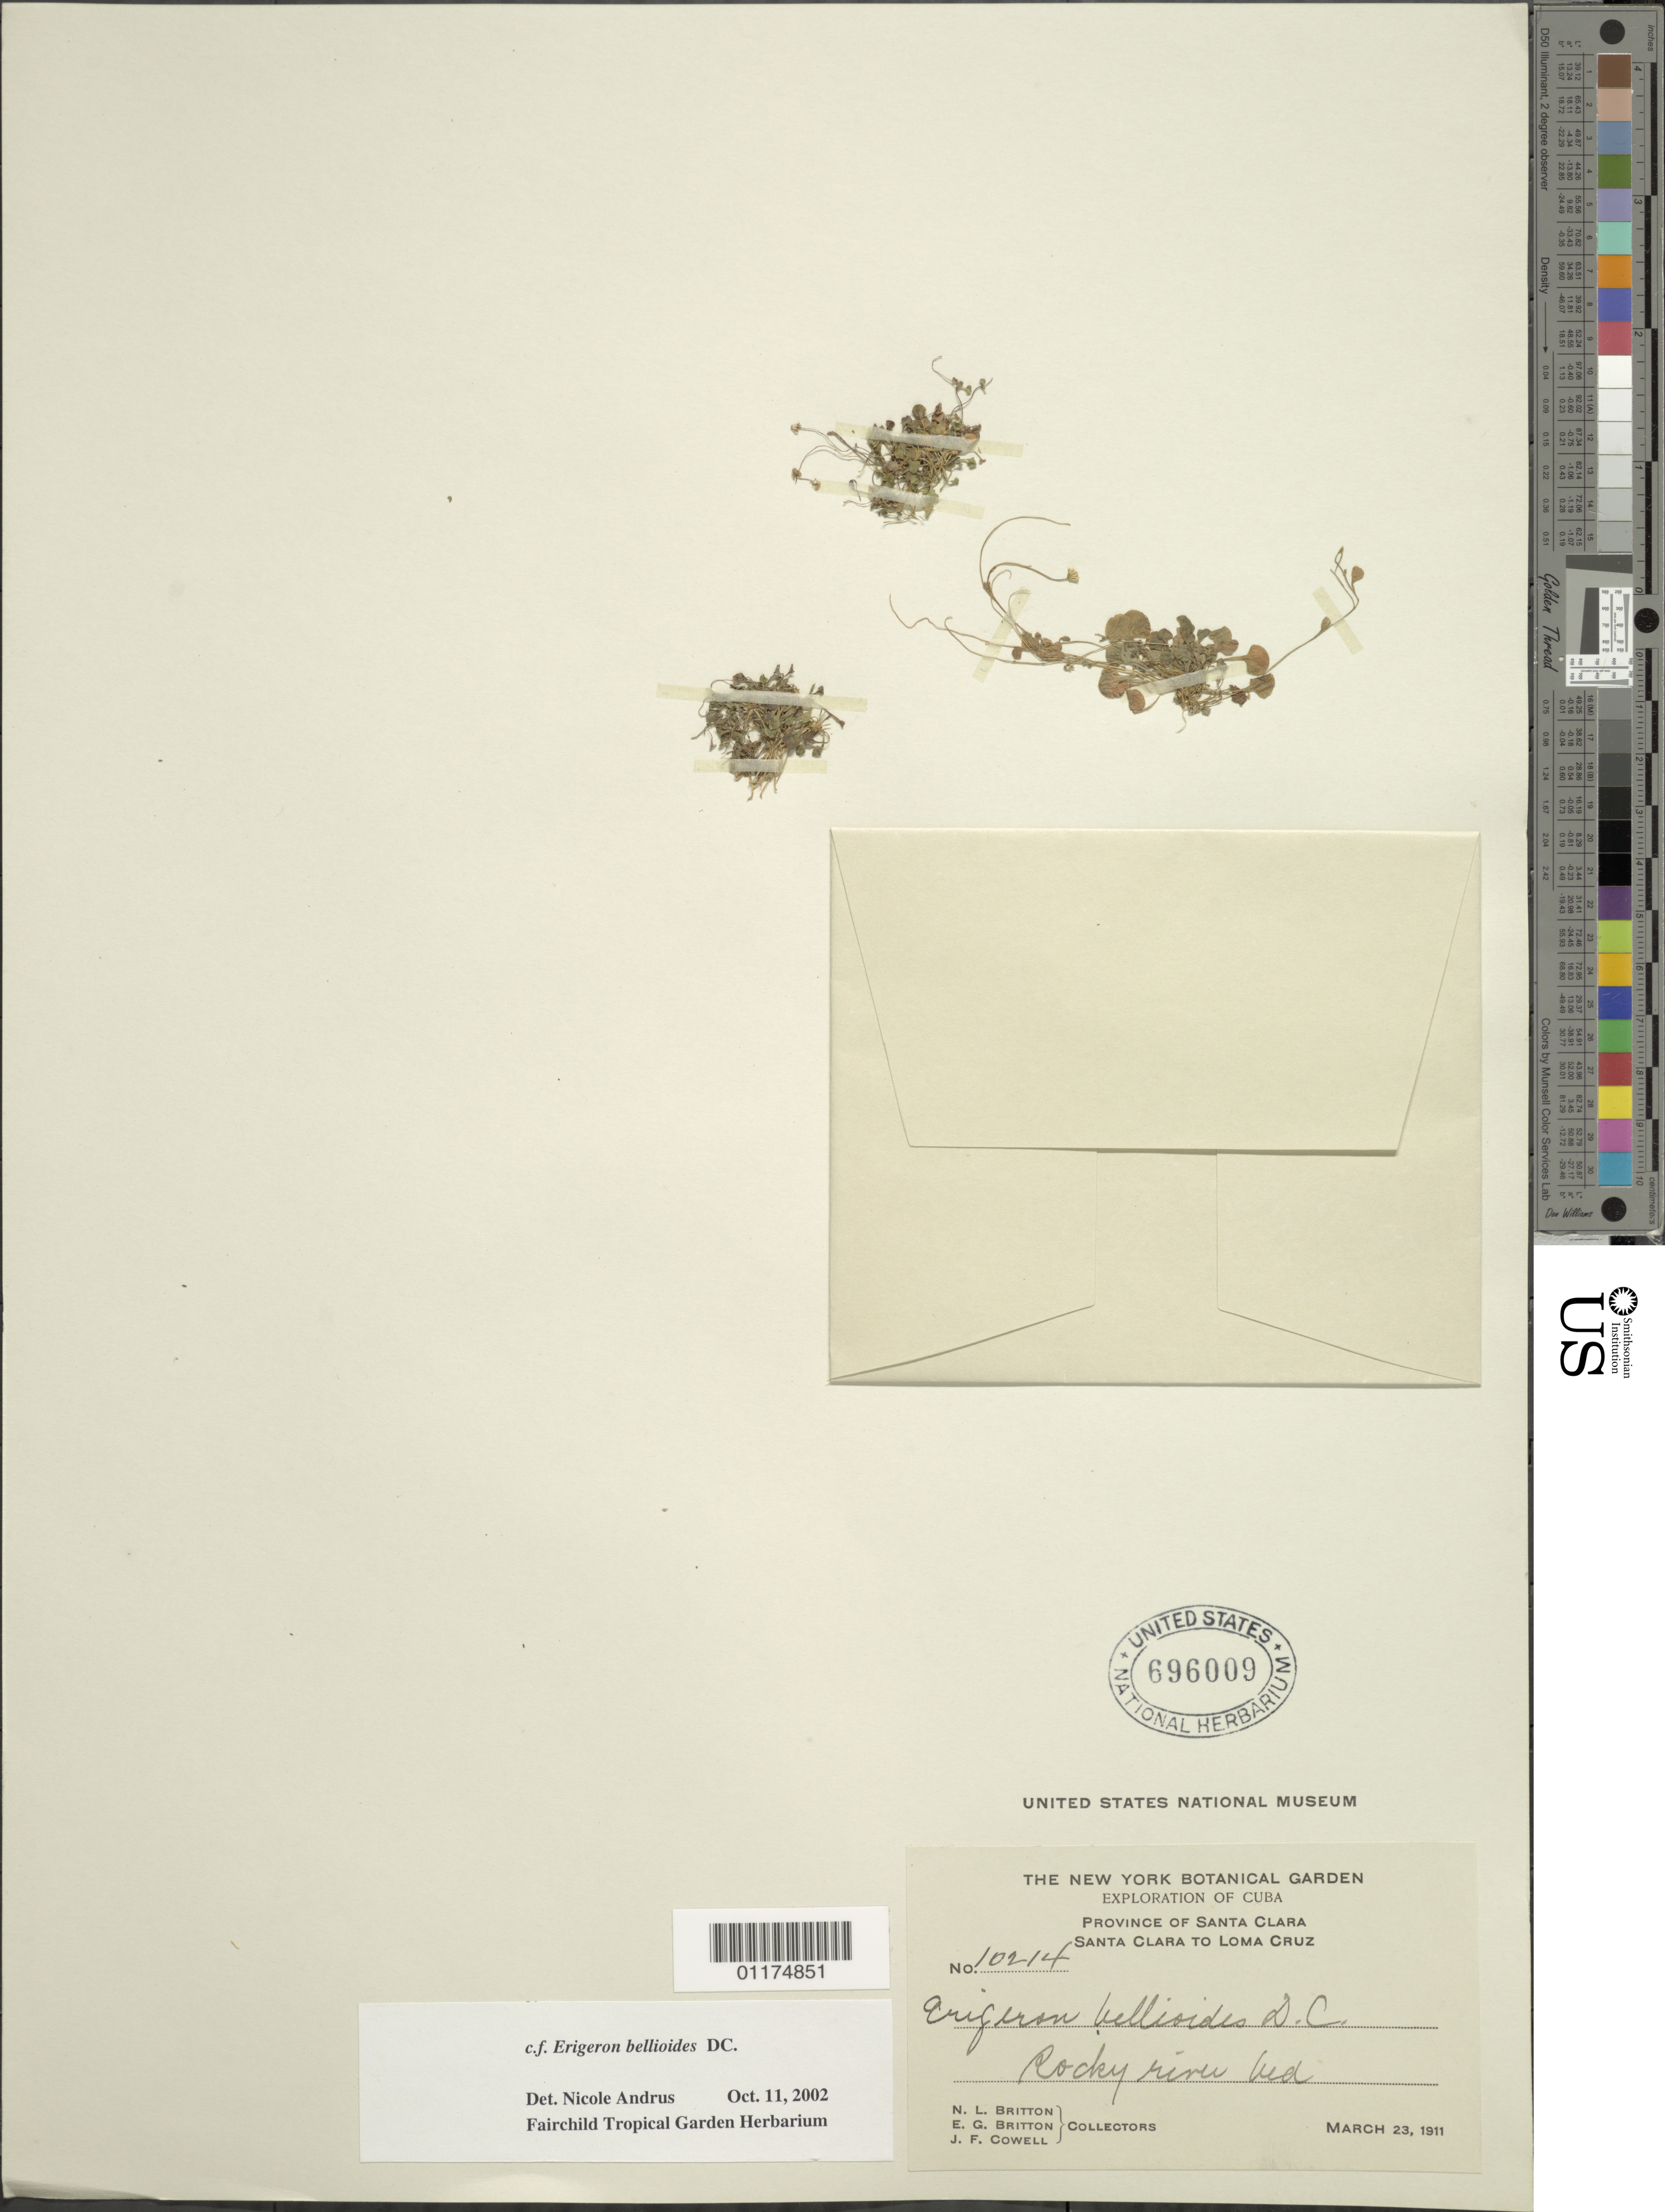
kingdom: Plantae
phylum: Tracheophyta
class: Magnoliopsida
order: Asterales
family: Asteraceae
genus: Erigeron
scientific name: Erigeron bellioides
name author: DC.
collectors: N. Britton, E. G. Britton & J. F. Cowell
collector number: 10214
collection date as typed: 23 Mar 1911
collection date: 1911-03-23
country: Cuba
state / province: Villa Clara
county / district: Santa Clara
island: Cuba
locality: Santa Clara to Loma Cruz,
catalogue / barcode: US 696009